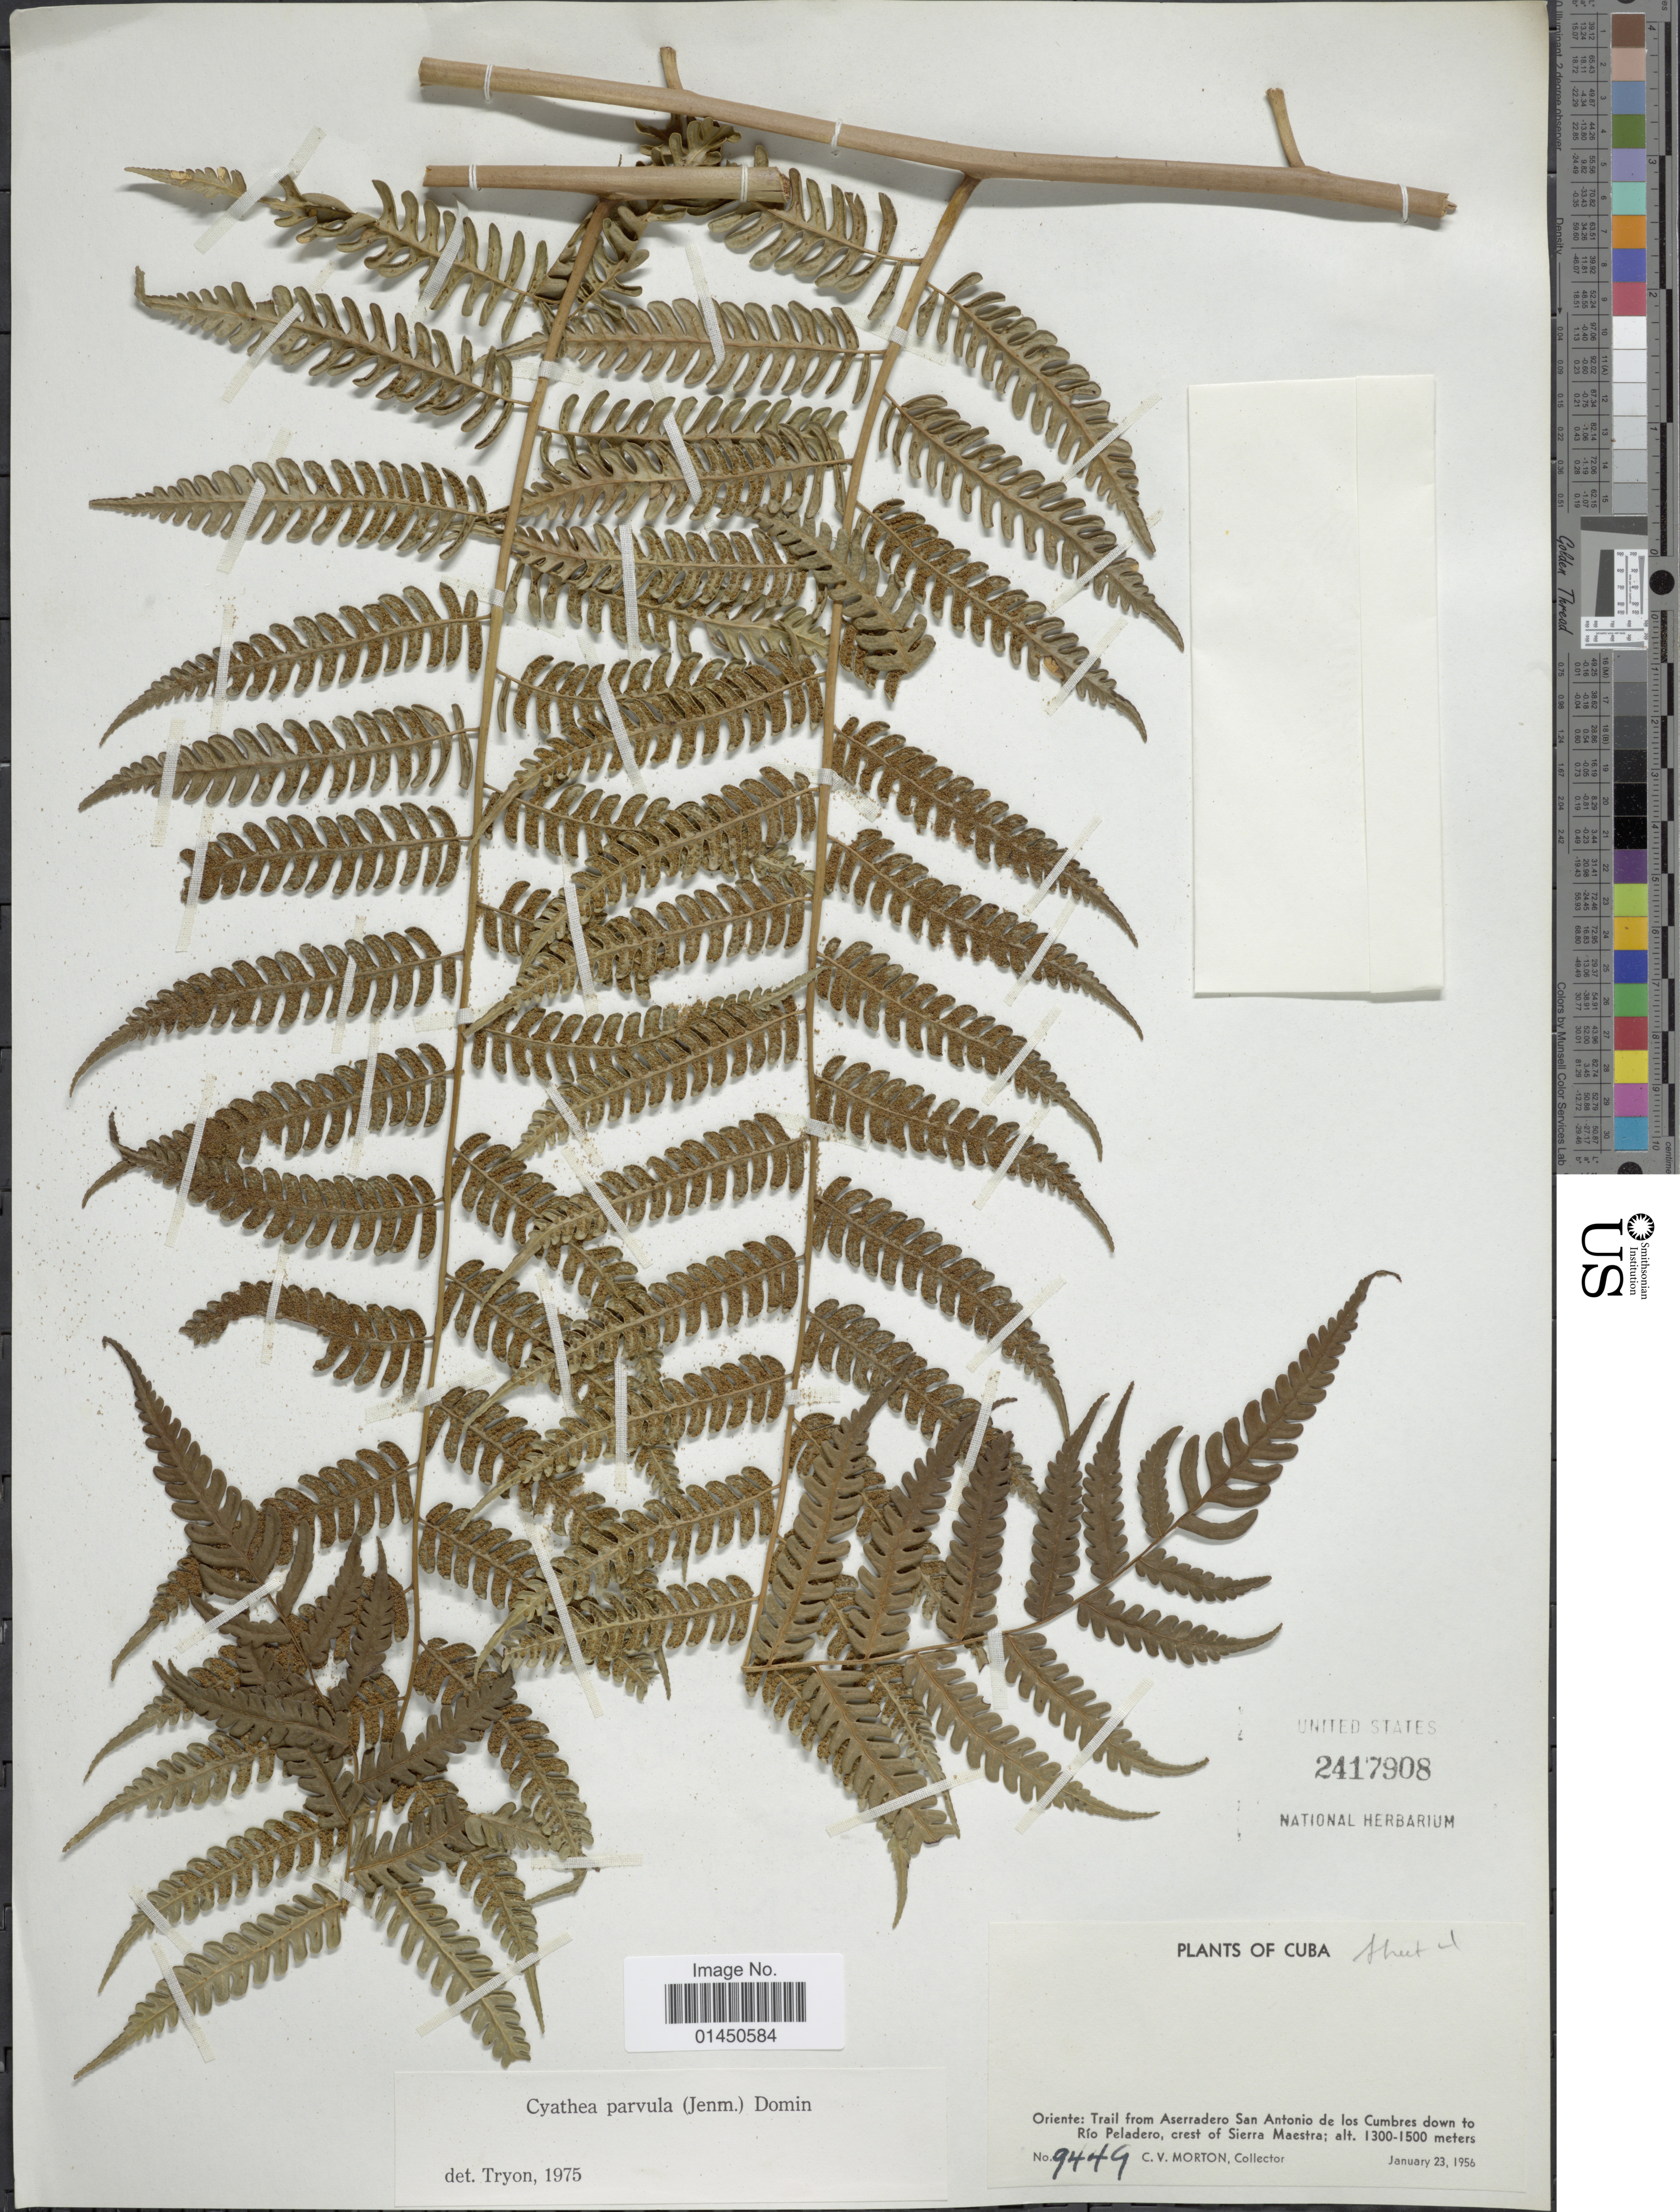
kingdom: Plantae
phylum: Tracheophyta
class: Polypodiopsida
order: Cyatheales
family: Cyatheaceae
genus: Cyathea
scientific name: Cyathea parvula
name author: (Jenman) Domin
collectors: C. V. Morton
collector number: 9449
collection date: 1956-01-23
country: Cuba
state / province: Oriente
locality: Trail from Aserradero San Antonio de los Cumbres down to Rio Peladero, crest of Sierra Maestra.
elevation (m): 1300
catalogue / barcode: US 2417908